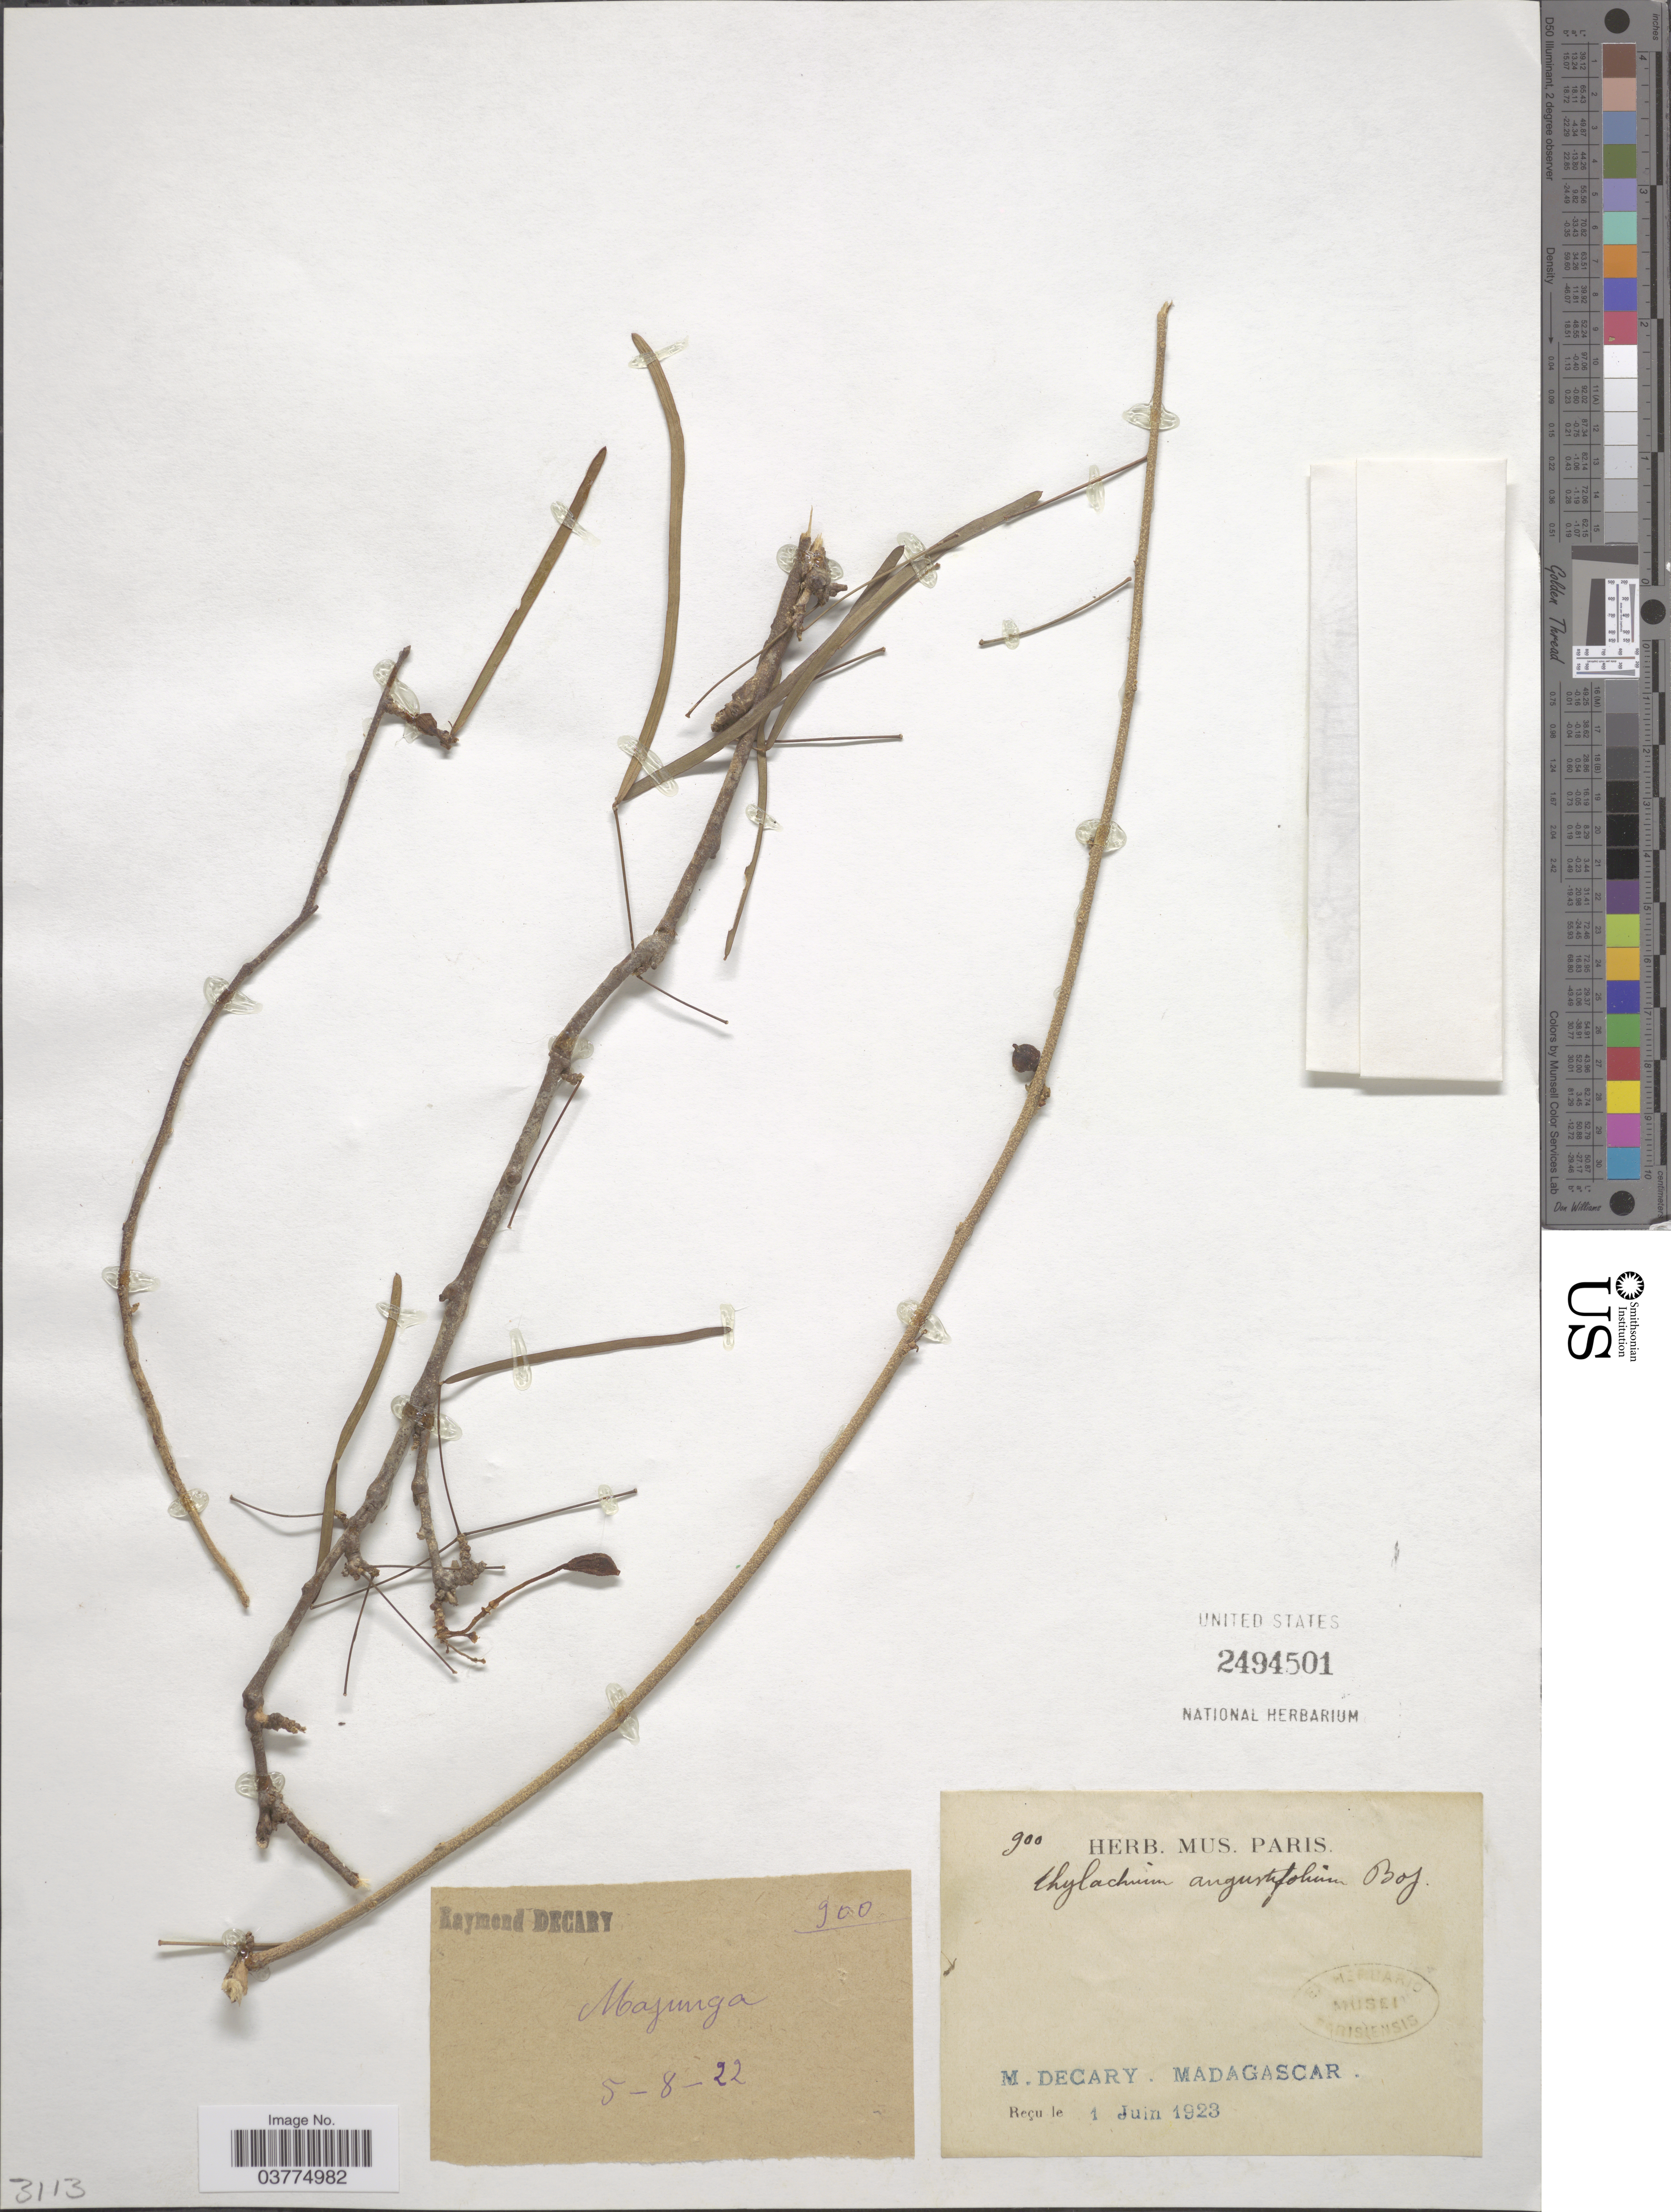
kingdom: Plantae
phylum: Tracheophyta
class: Magnoliopsida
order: Brassicales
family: Capparaceae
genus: Thilachium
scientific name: Thilachium angustifolium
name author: Bojer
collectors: R. Decary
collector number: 900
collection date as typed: Transcribed d/m/y: 5/8/22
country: Madagascar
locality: Majunga.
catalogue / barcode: US 2494501